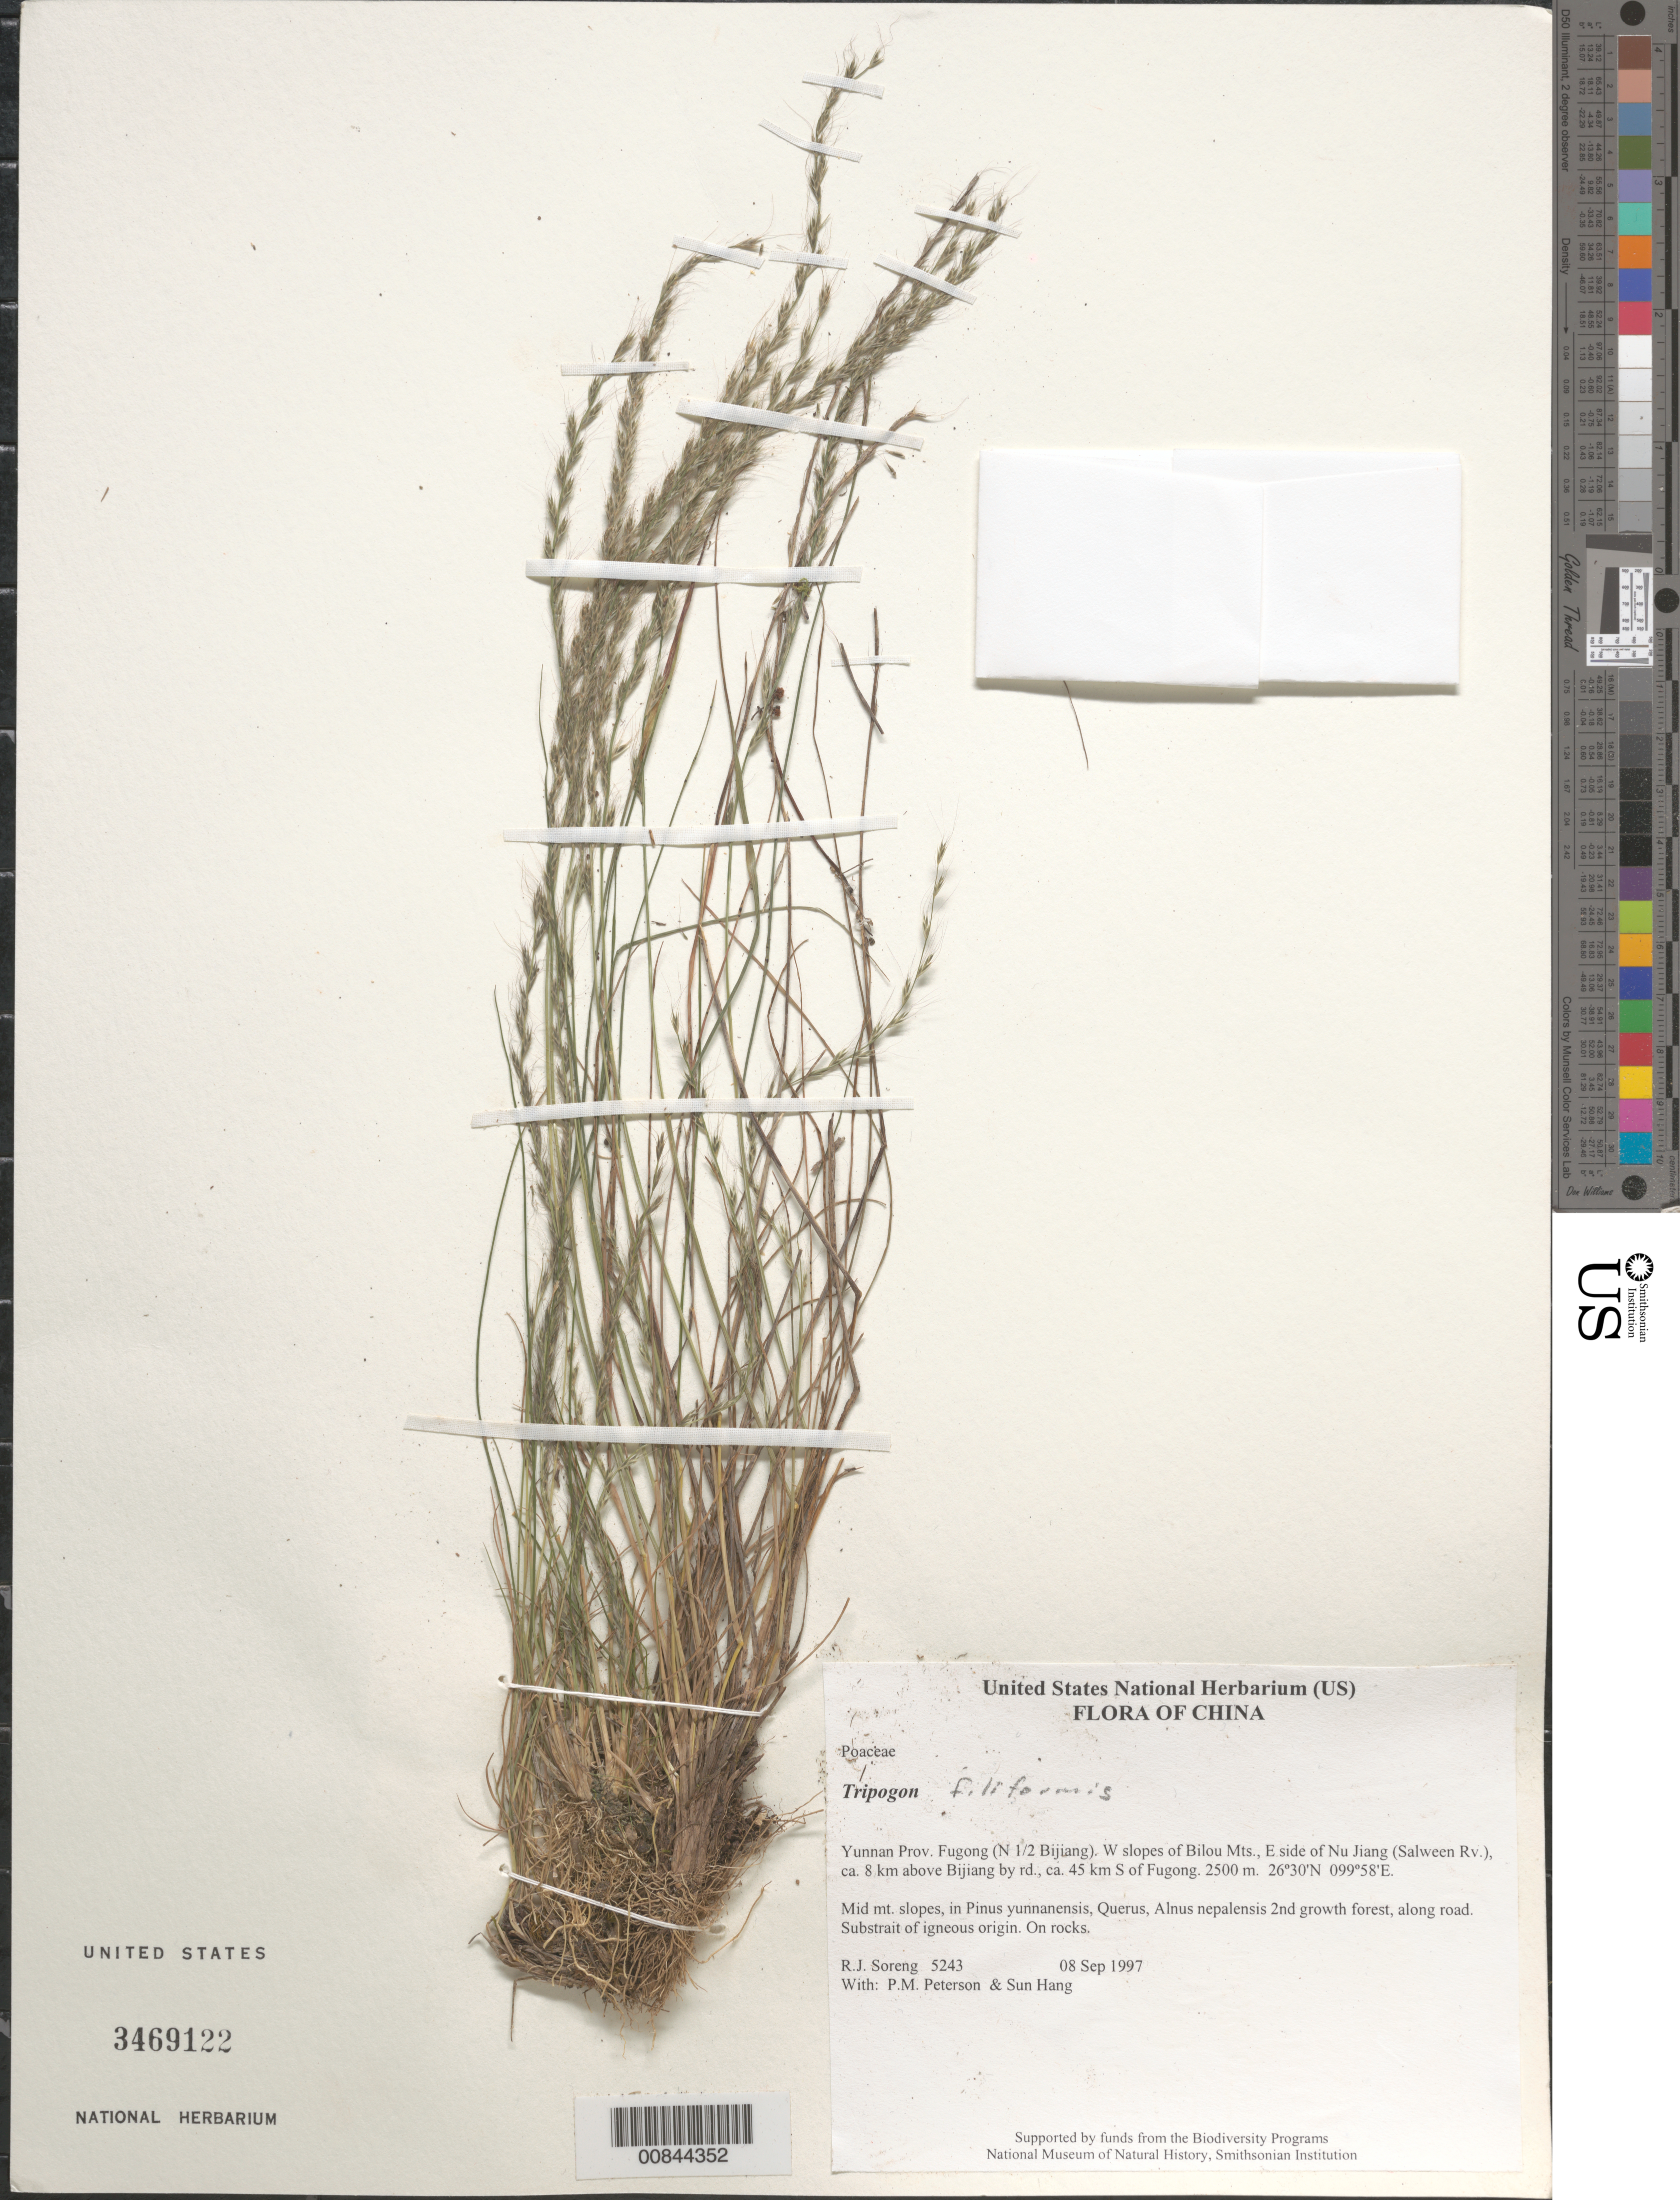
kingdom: Plantae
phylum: Tracheophyta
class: Liliopsida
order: Poales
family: Poaceae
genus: Tripogon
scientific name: Tripogon filiformis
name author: Nees ex Steud.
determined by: Soreng, Robert J., Research Associate (BOT), Smithsonian Institution - National Museum of Natural History (UNITED STATES)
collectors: R. J. Soreng, P. M. Peterson & Sun Hang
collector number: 5243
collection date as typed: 08 Sep 1997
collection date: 1997-09-08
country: China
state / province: Yunnan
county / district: Fugong (N 1/2 Bijiang)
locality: W slopes of Bilou Mts., E side of Nu Jiang (Salween Rv.), ca. 8 km above Bijiang by rd., ca. 45 km S of Fugong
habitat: Mid mt. slopes, in Pinus yunnanensis, Querus, Alnus nepalensis 2nd growth forest, along road. Substrait of igneous origin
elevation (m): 2500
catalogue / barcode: US 3469122